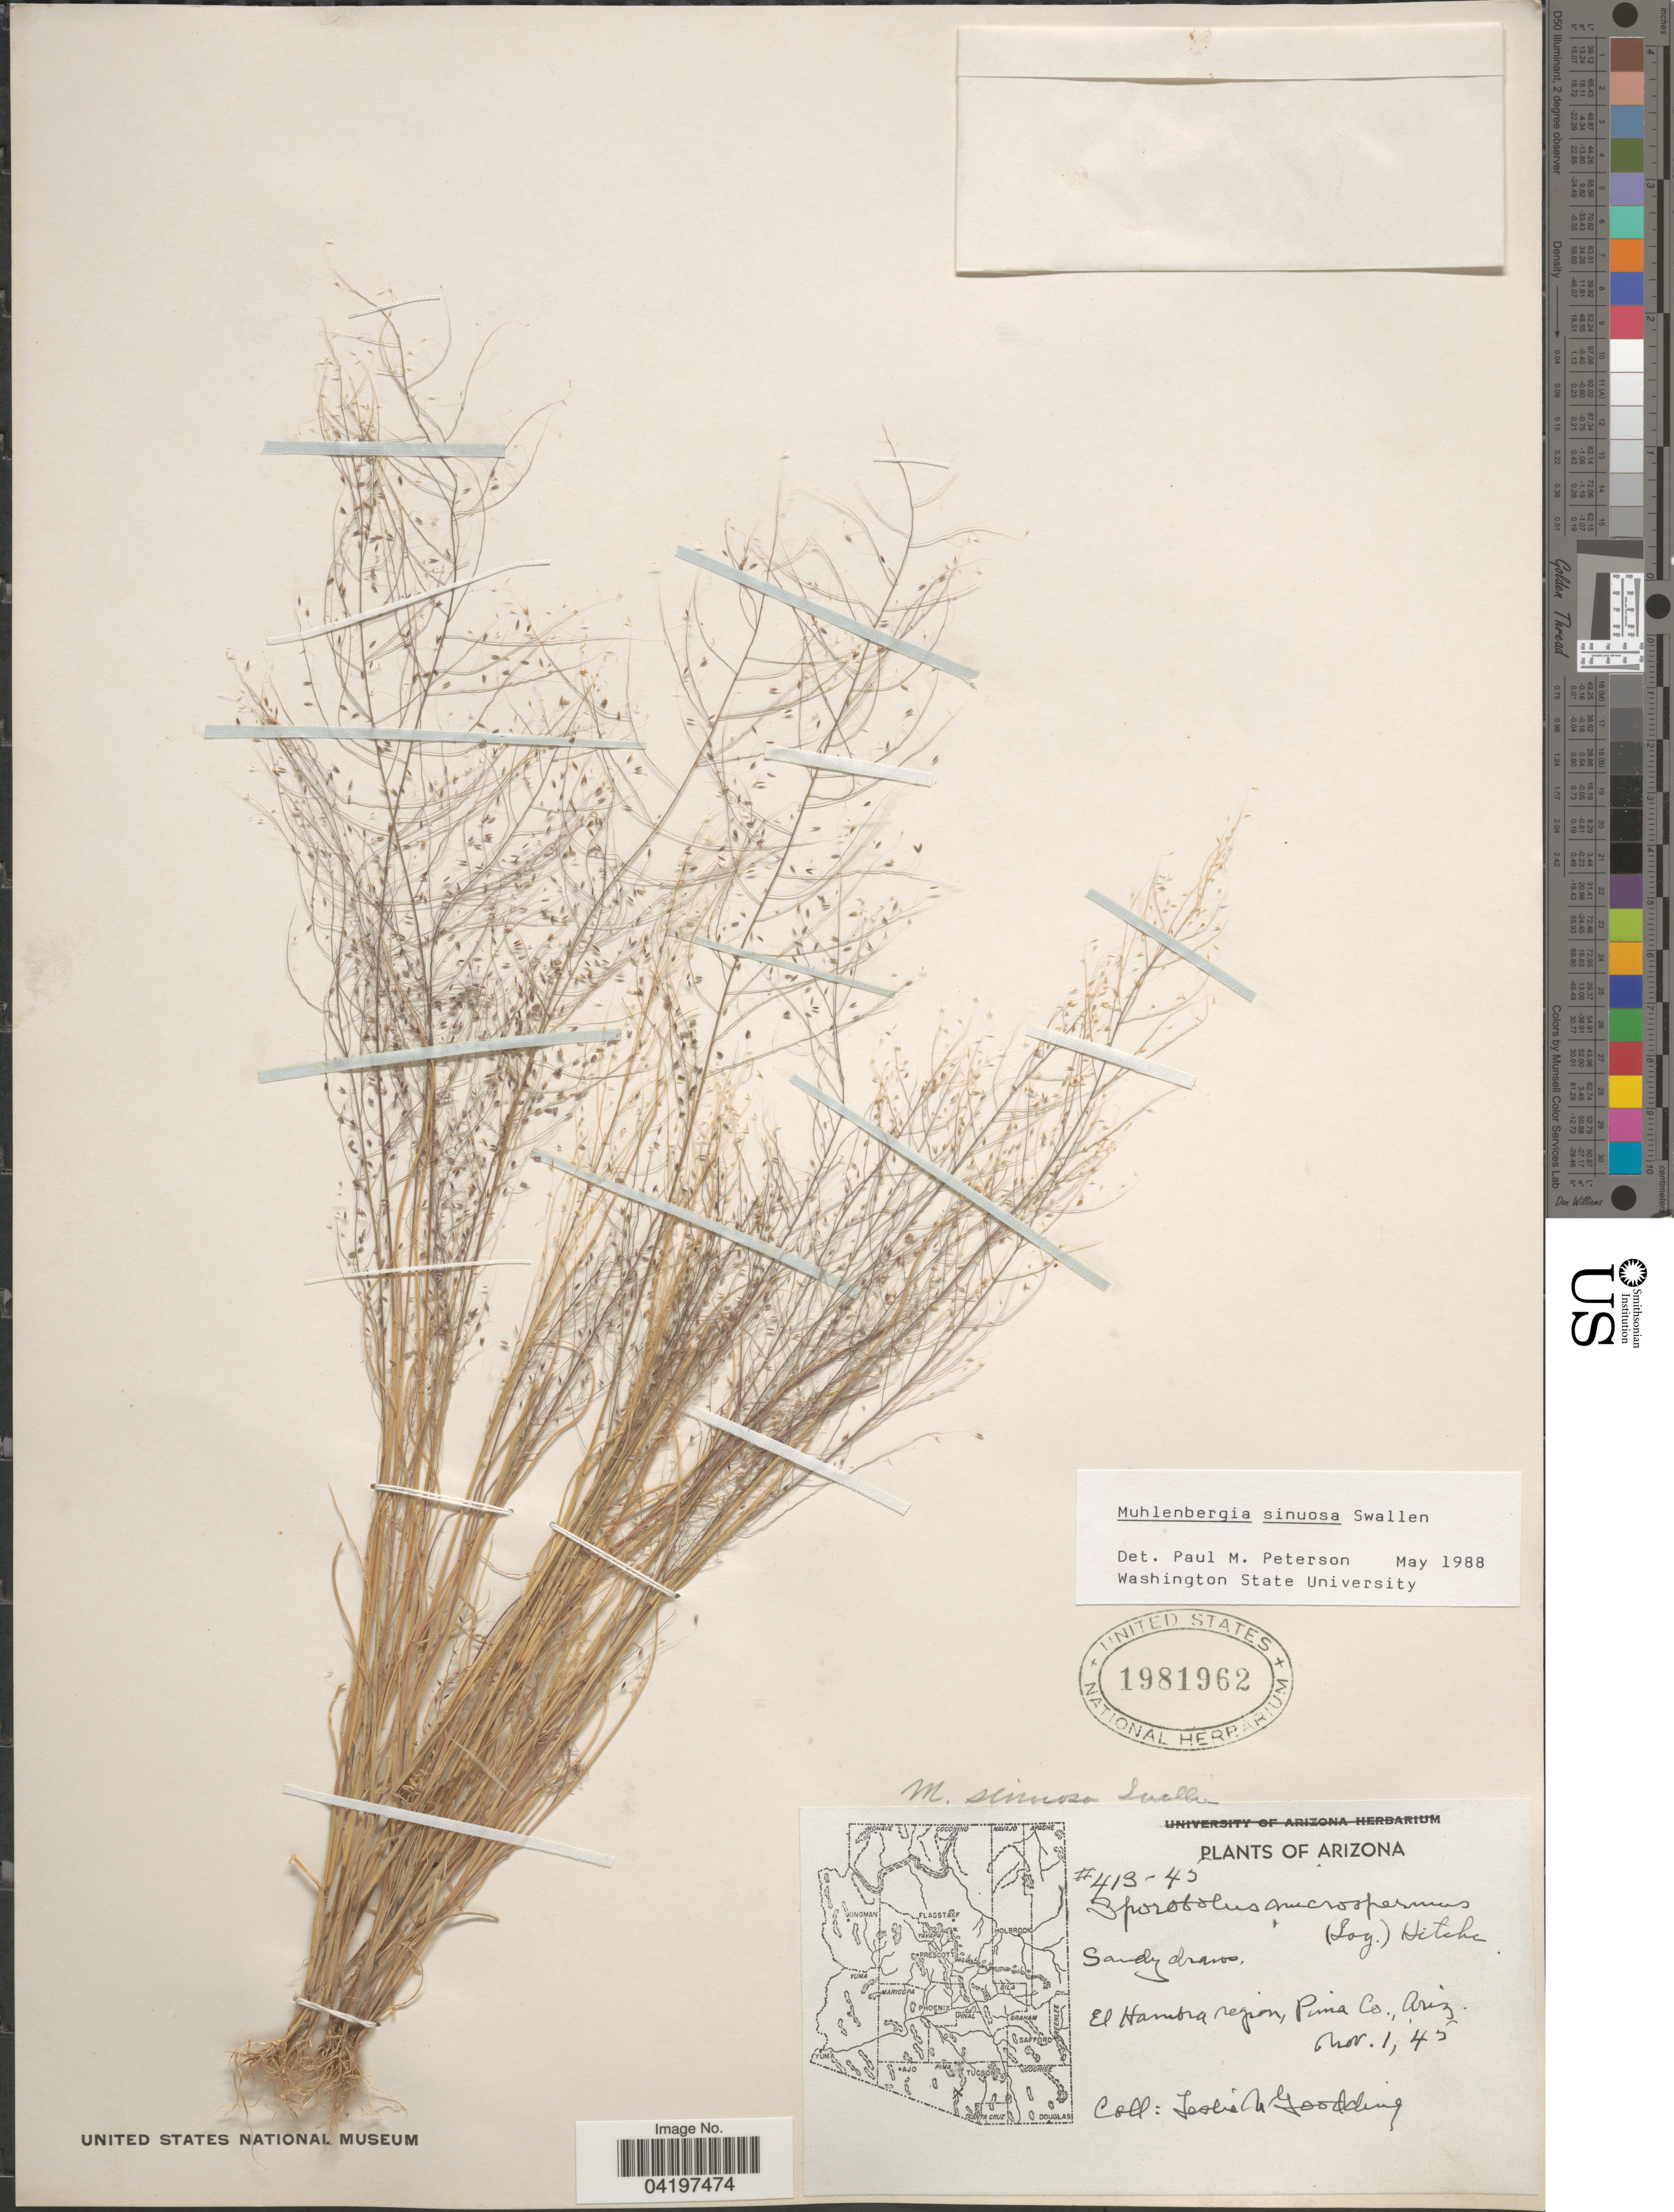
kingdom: Plantae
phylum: Tracheophyta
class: Liliopsida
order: Poales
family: Poaceae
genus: Muhlenbergia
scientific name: Muhlenbergia sinuosa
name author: Swallen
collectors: Leslie & Goodding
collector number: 413-45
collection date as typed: Transcribed d/m/y: 1/11/45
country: United States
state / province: Arizona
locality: El Hambra region, Pima Co.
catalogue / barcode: US 1981962